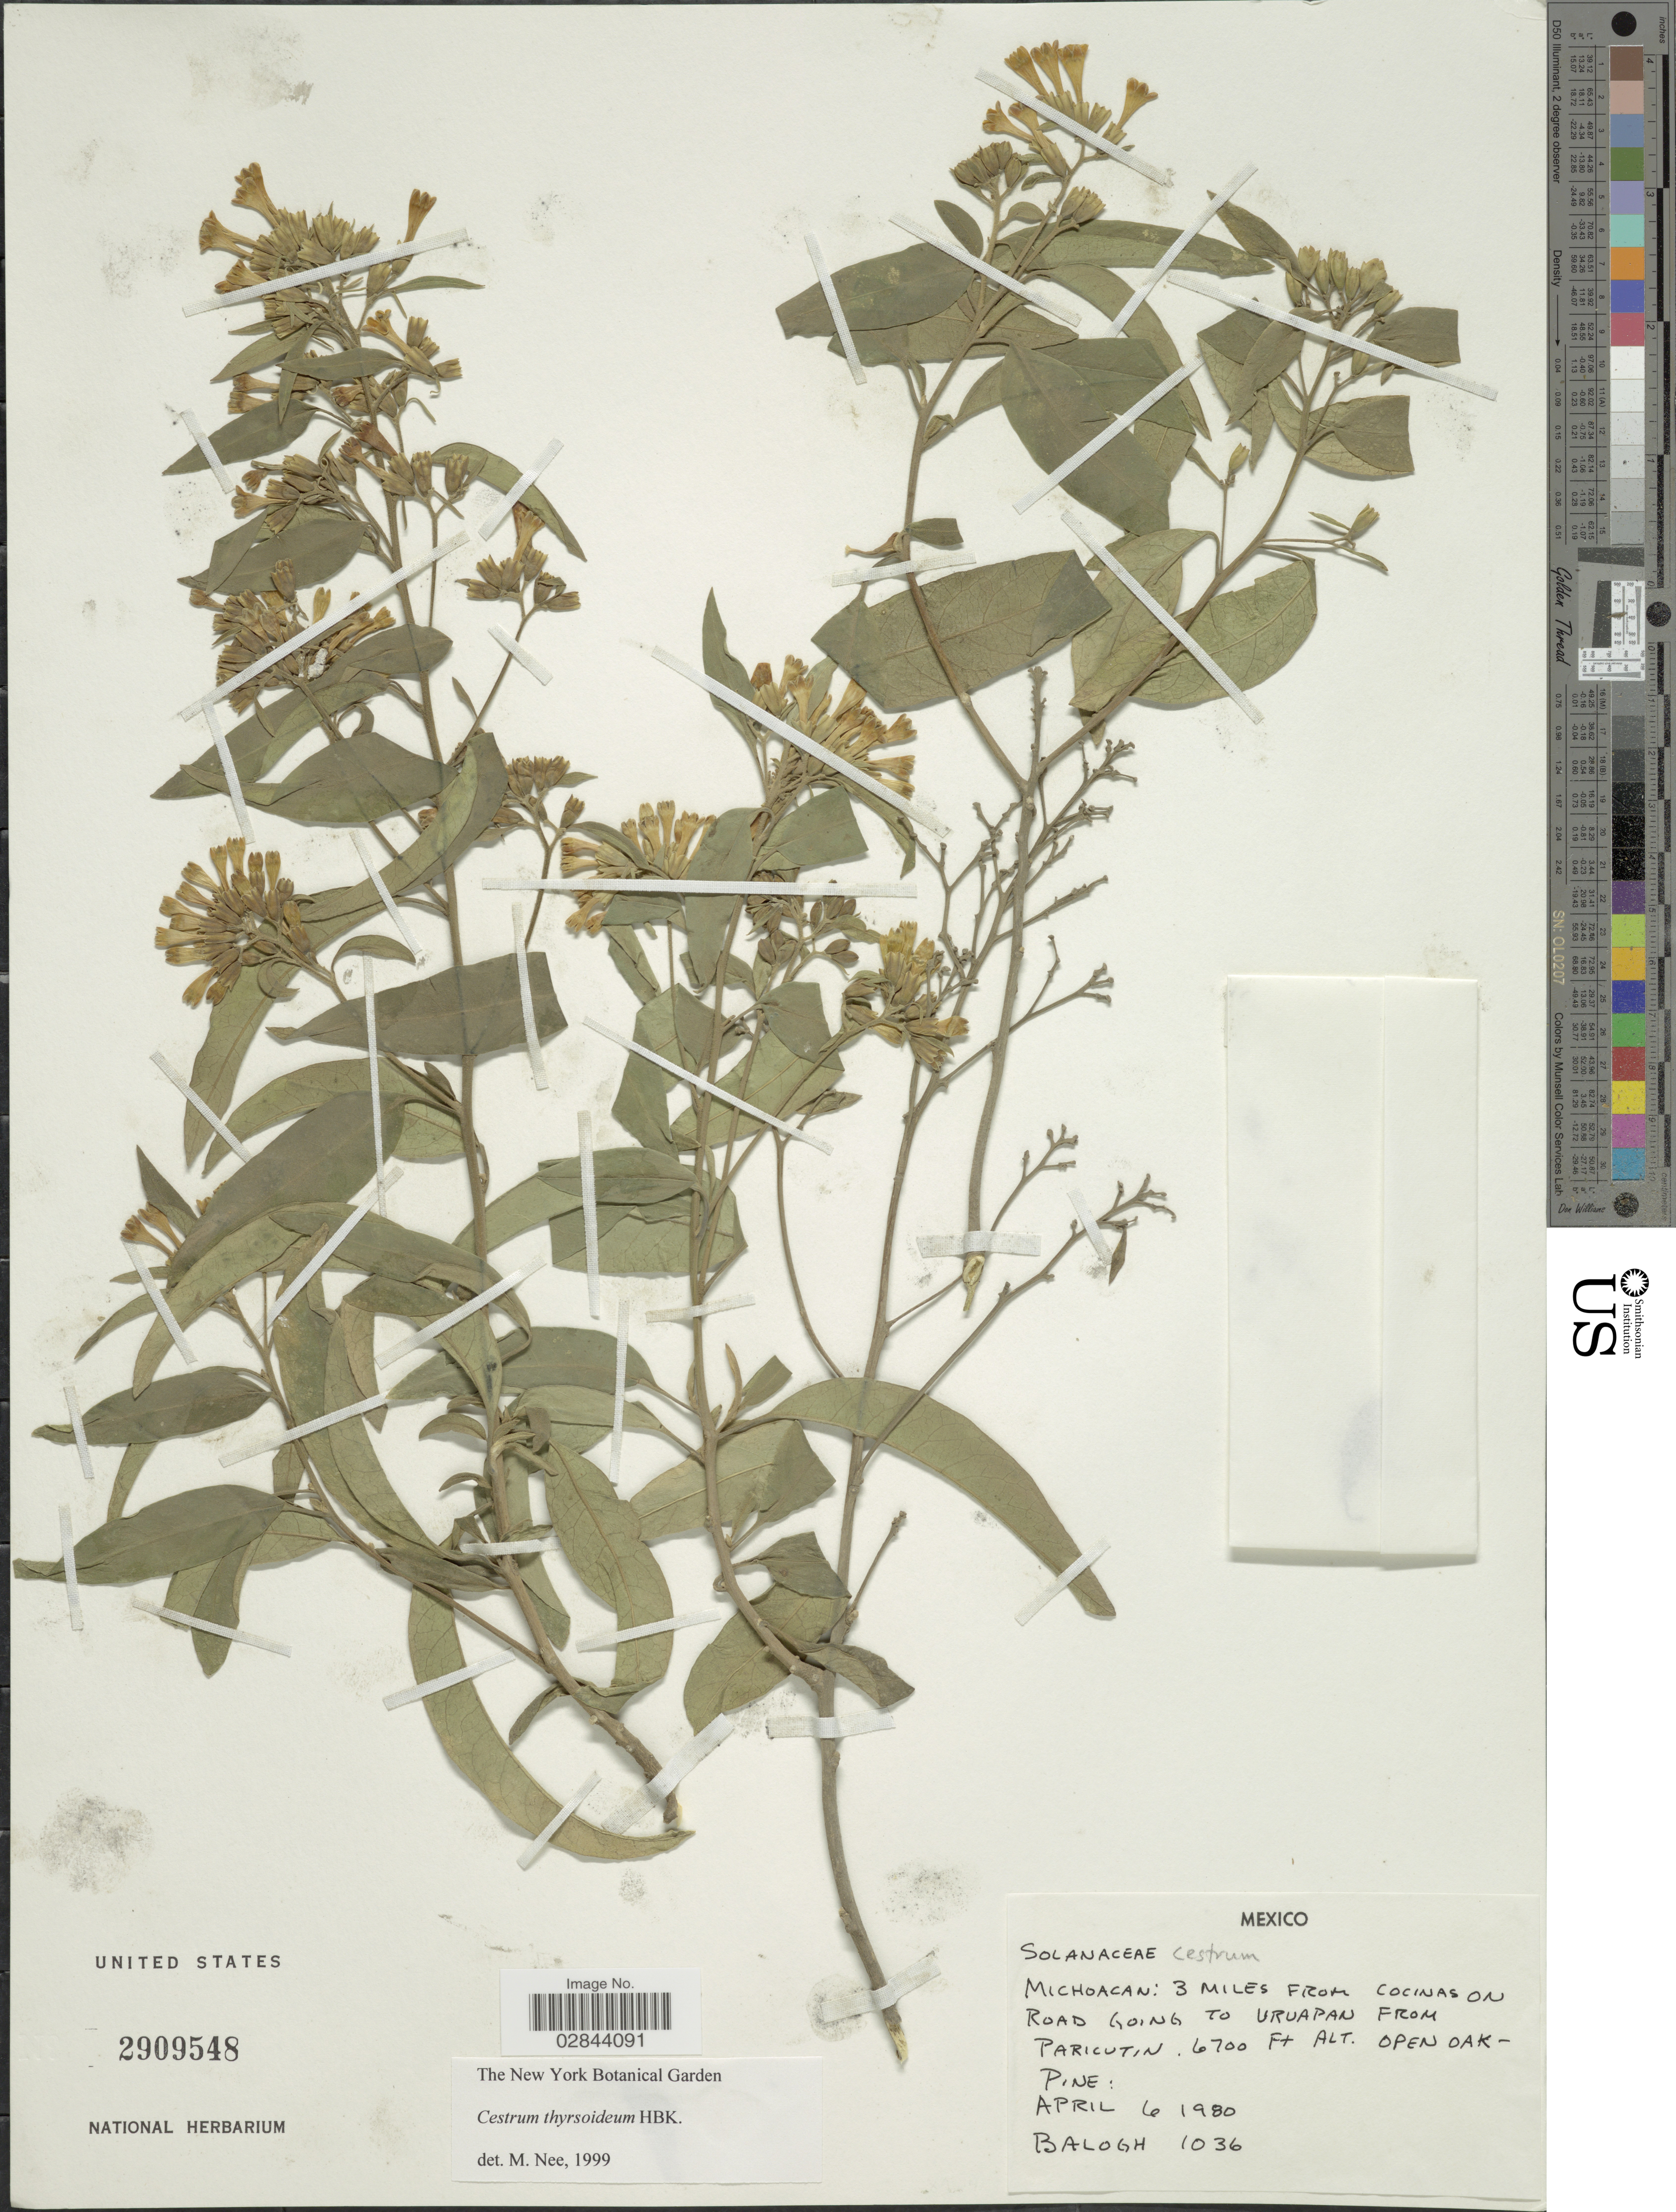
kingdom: Plantae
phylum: Tracheophyta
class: Magnoliopsida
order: Solanales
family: Solanaceae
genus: Cestrum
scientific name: Cestrum thyrsoideum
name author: Kunth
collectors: -. Balogh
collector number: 1036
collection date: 1980-04-06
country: Mexico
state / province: Michoacán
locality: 3 miles from Cocinas on road going to Uruapan from Paricutin, Open Oak-Pine.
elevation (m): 2042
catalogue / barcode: US 2909548